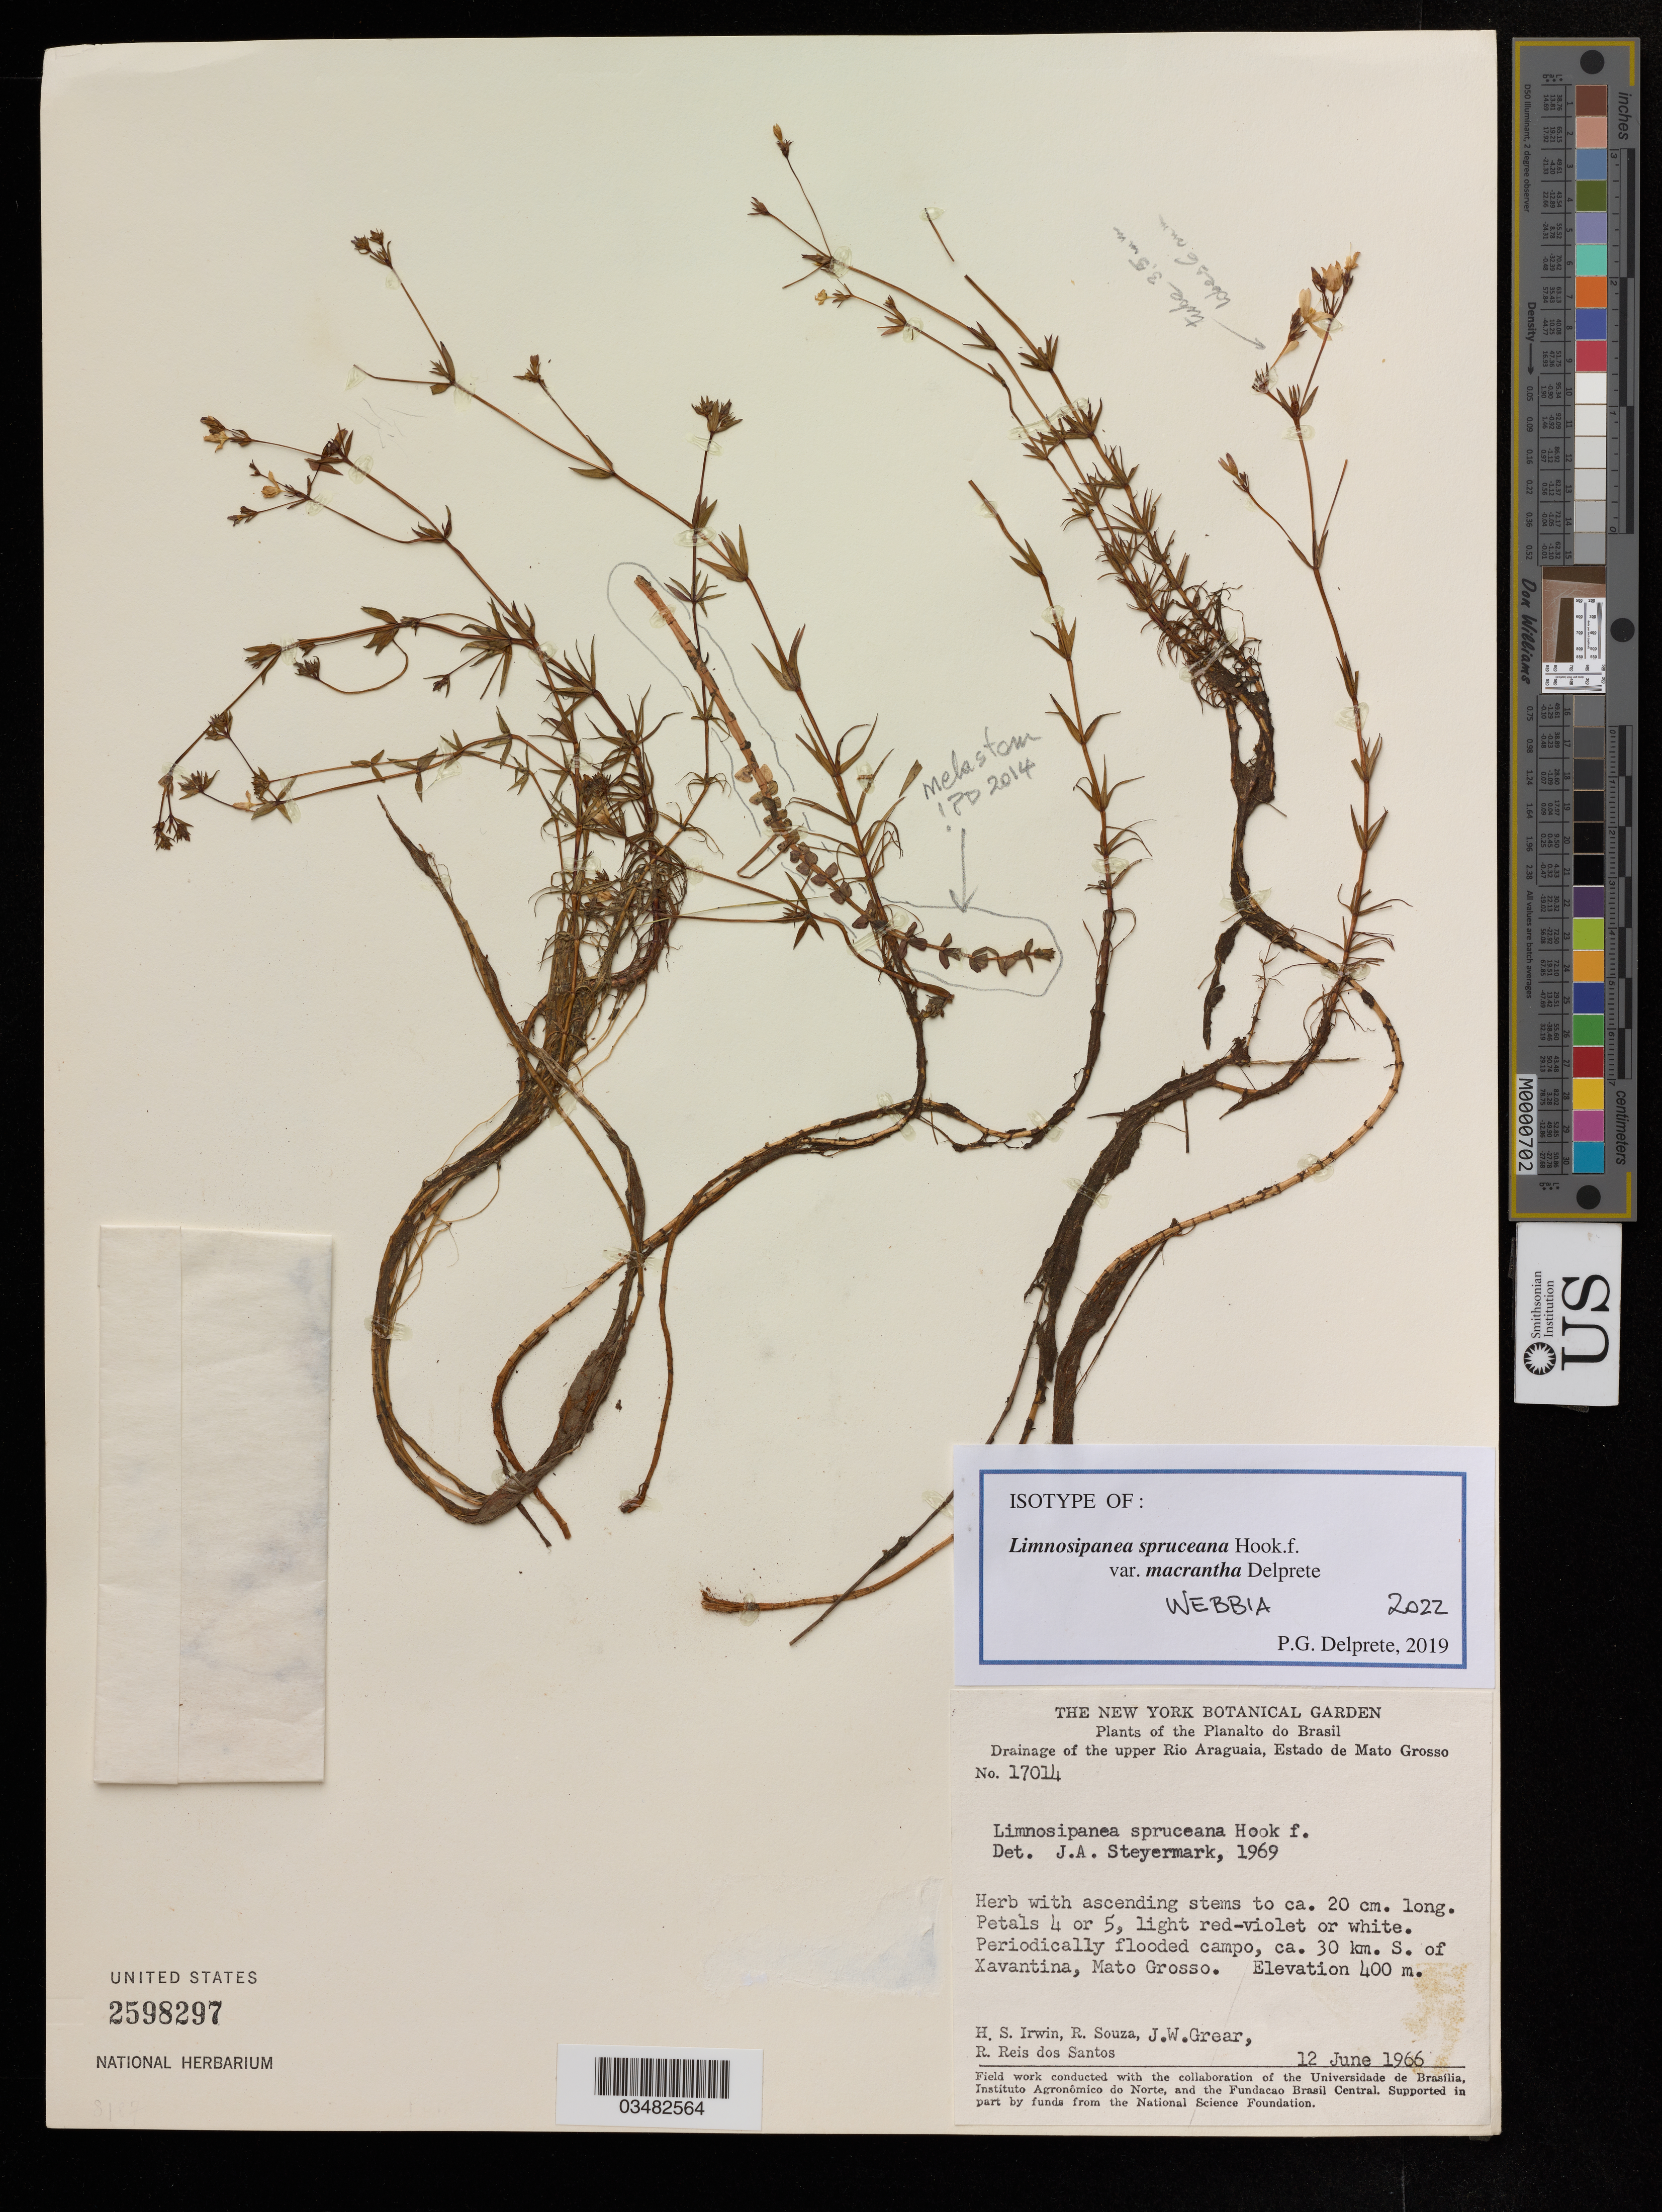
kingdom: Plantae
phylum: Tracheophyta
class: Liliopsida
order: Poales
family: Poaceae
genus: Hordeum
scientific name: Hordeum jubatum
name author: L.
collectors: S. M. Tracy & F. S. Earle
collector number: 40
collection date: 1902-04-15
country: United States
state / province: Texas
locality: Western Texas. Barstow.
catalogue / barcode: US 441783